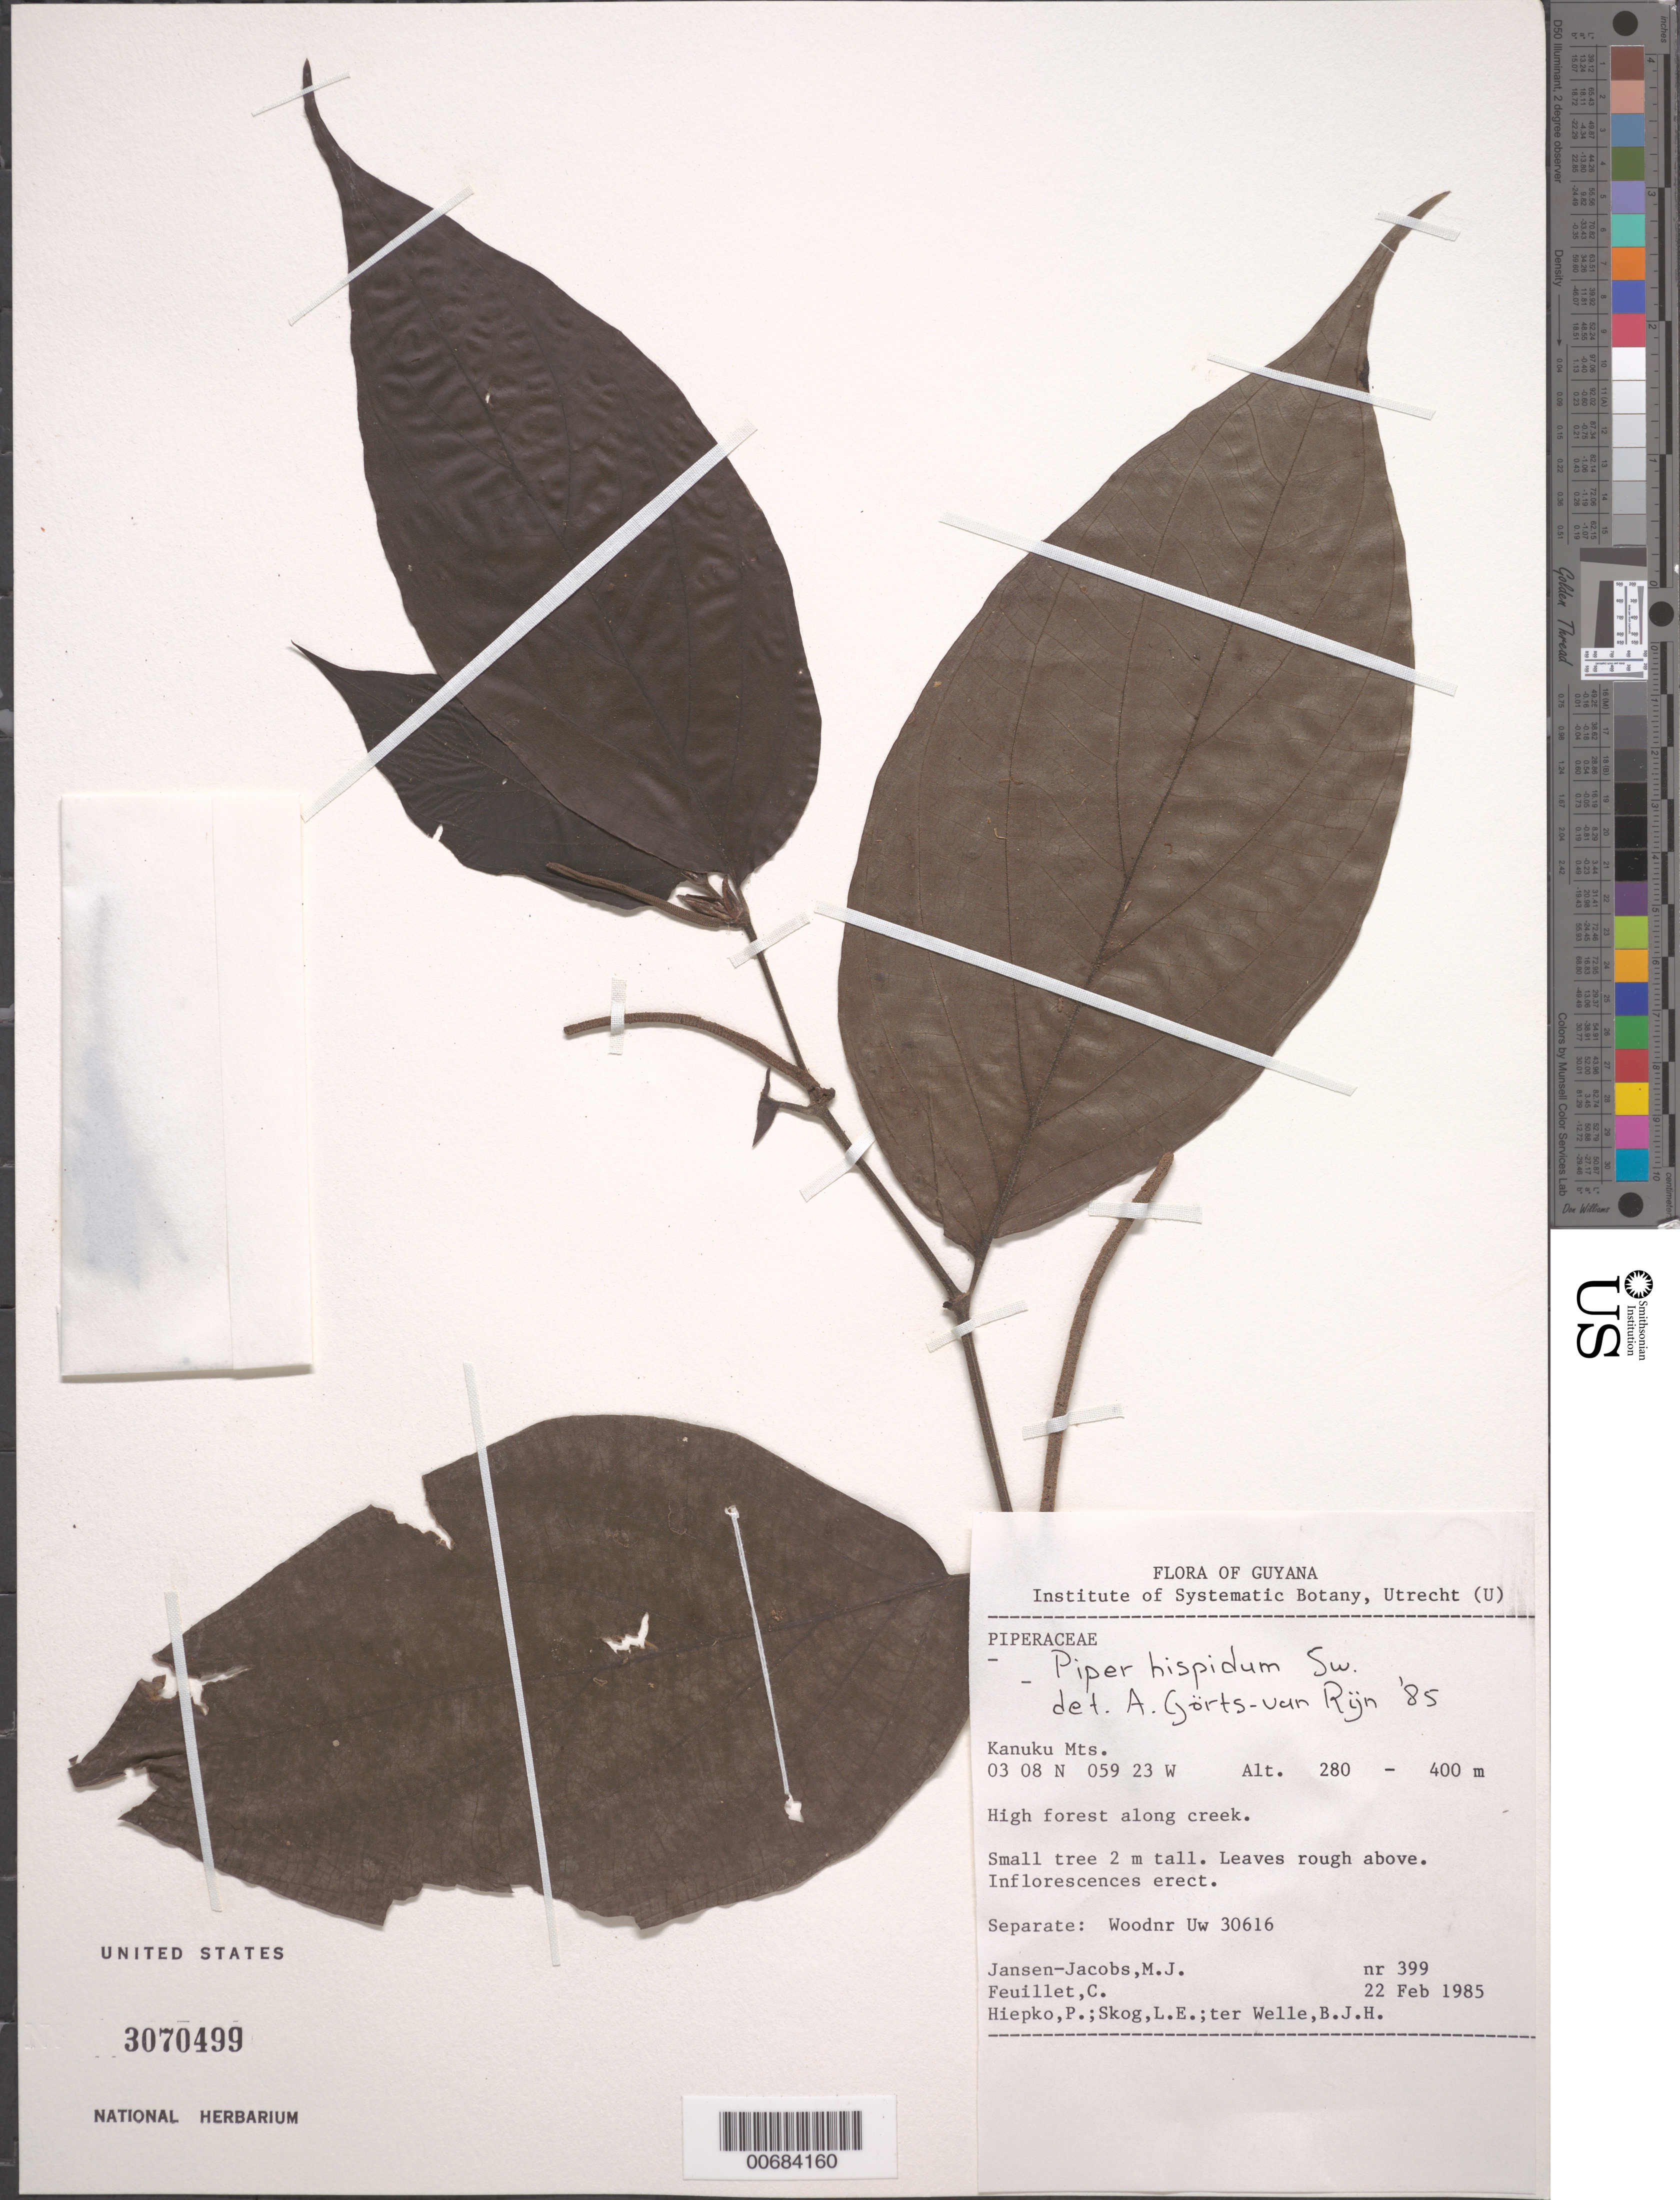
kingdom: Plantae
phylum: Tracheophyta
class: Magnoliopsida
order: Piperales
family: Piperaceae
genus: Piper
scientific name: Piper hispidum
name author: Sw.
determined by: Görts-van Rijn, A. R. A.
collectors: M. J. Jansen-Jacobs, C. Feuillet, P. H. Hiepko, L. E. Skog & B. Welle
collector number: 399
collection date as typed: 22-Feb-85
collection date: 1985-02-22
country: Guyana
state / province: U. Takutu-U. Essequibo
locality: Kanuku Mts.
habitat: High forest along creek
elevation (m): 280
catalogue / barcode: US 3070499